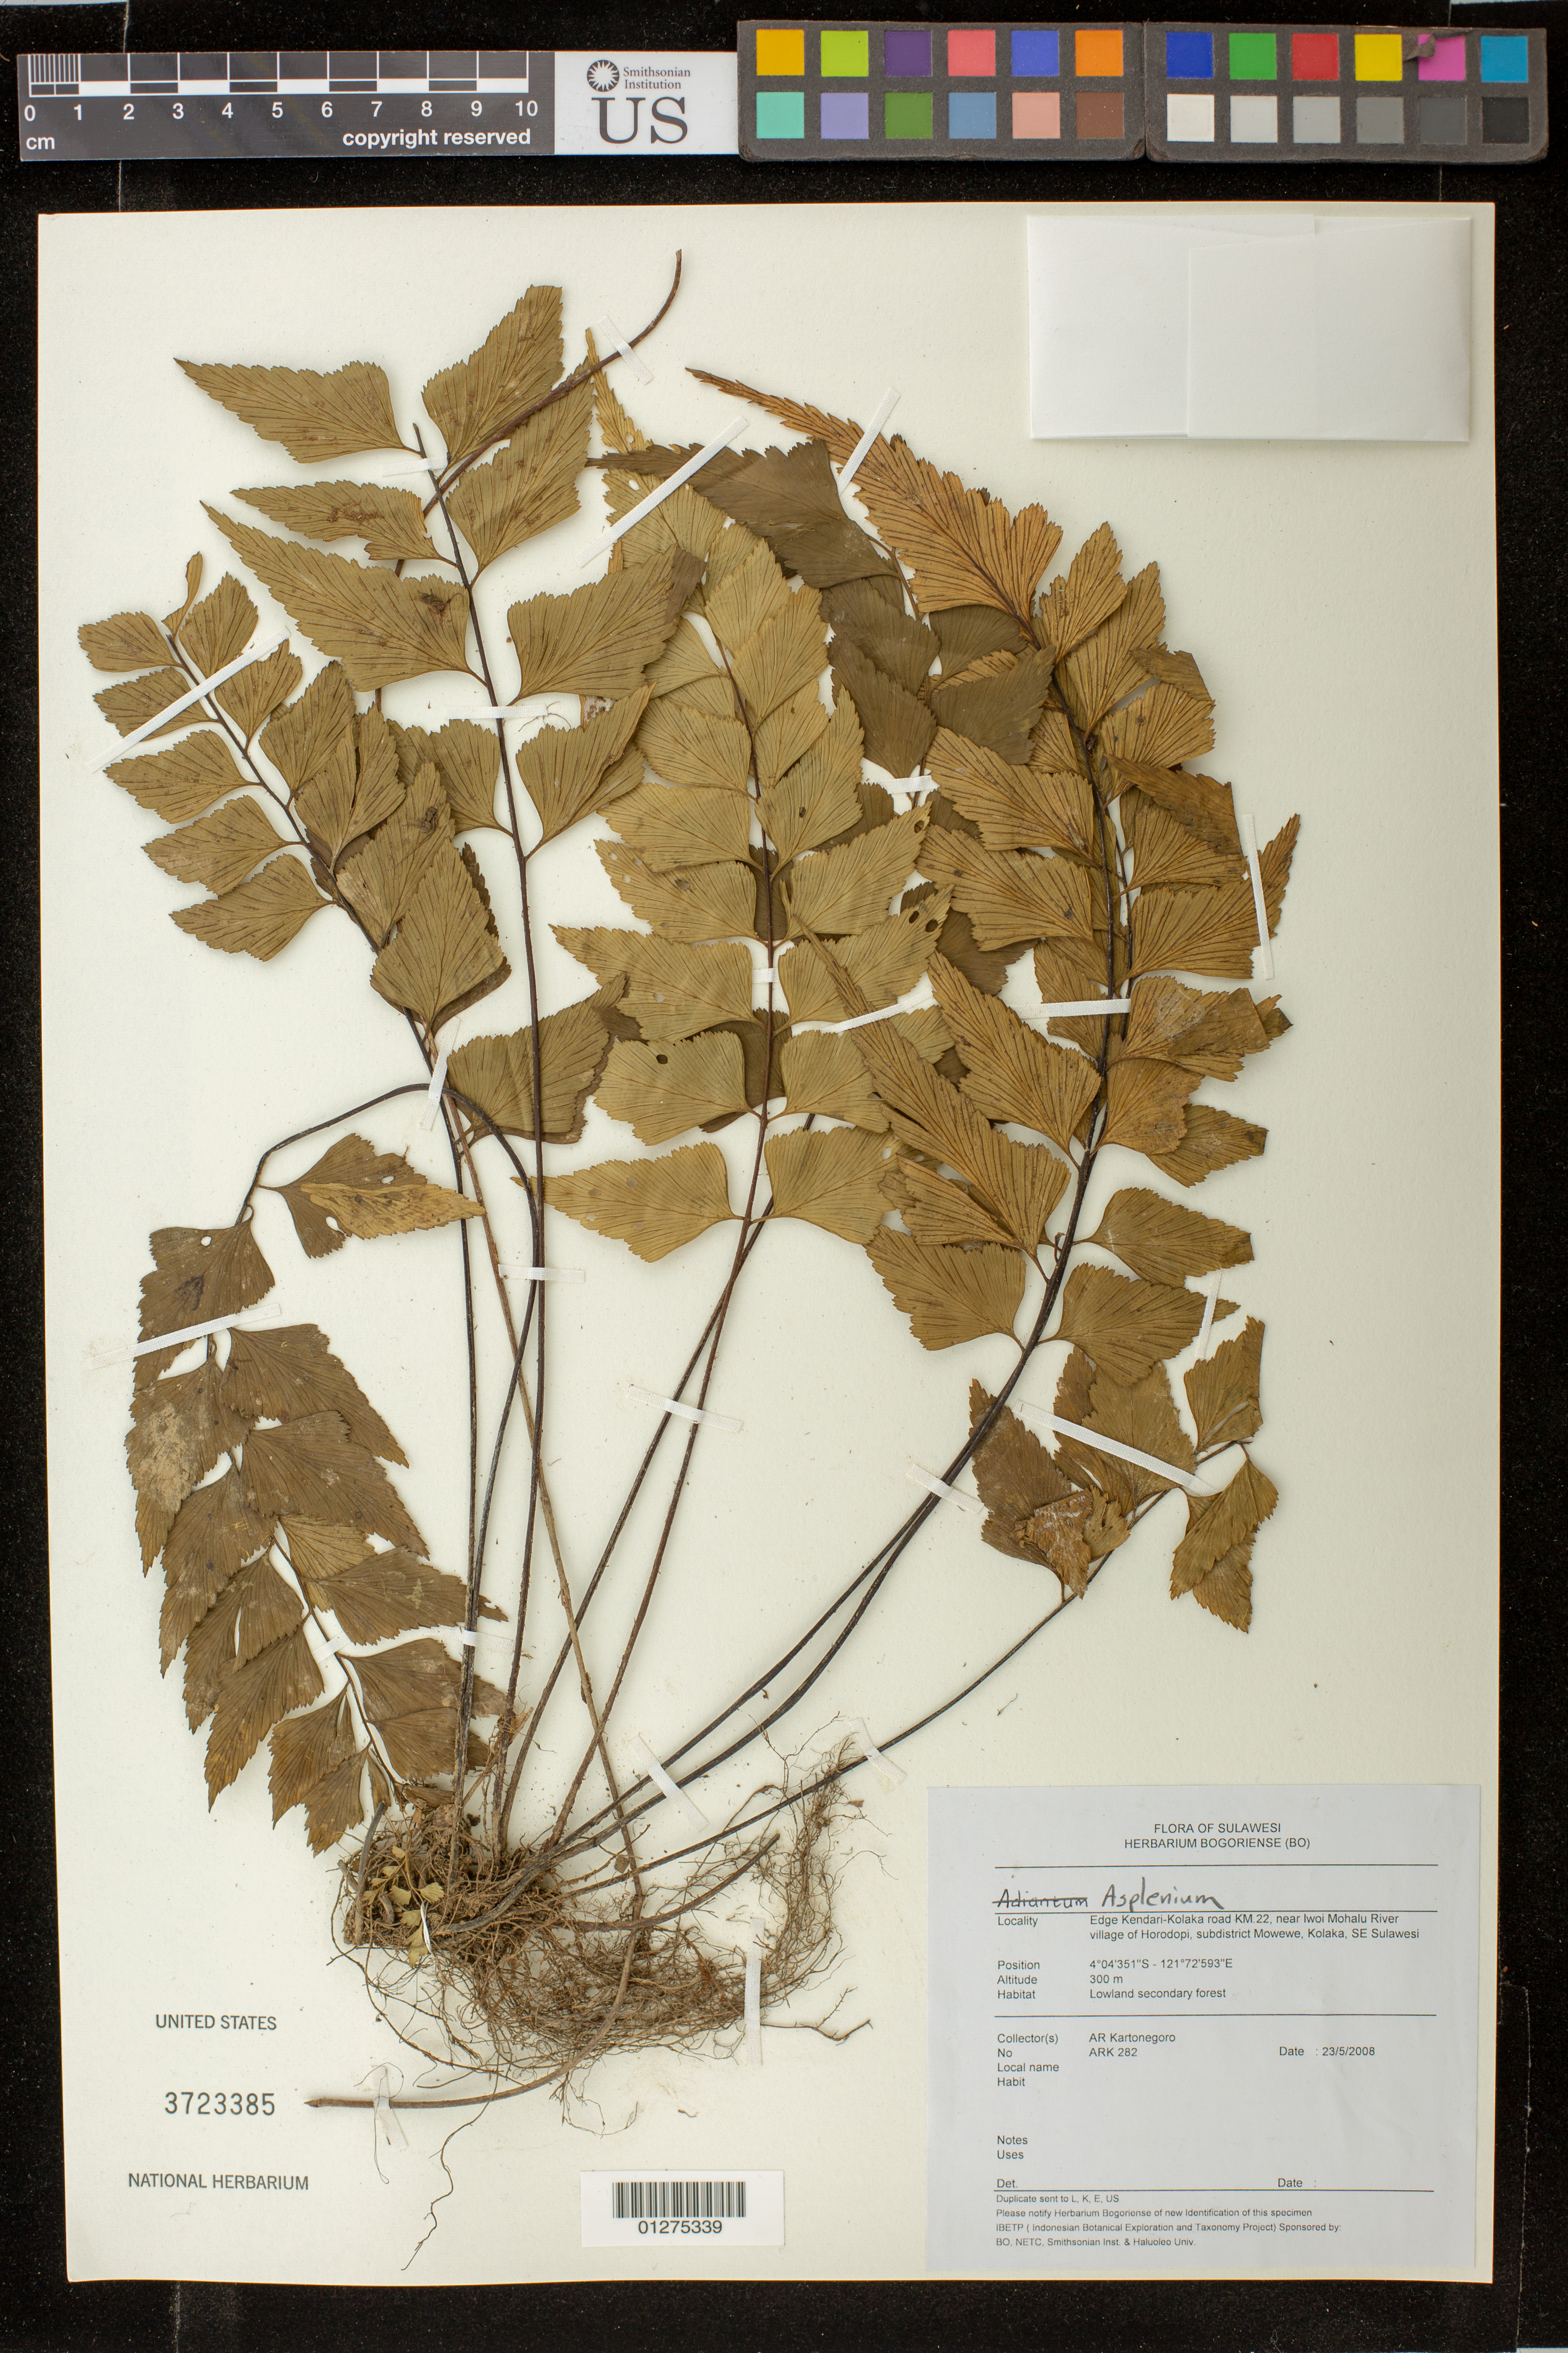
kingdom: Plantae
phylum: Tracheophyta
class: Polypodiopsida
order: Polypodiales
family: Aspleniaceae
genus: Asplenium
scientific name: Asplenium sp.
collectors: A. Kartonegoro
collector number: ARK 282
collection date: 2008-05-23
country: Indonesia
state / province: Sulawesi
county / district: kolaka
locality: Edge Kendari-Kolaka road KM.22, near Iwoi Mohalu River village of Horodopi, Subdistrict Mowewe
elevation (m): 300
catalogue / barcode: US 3723385